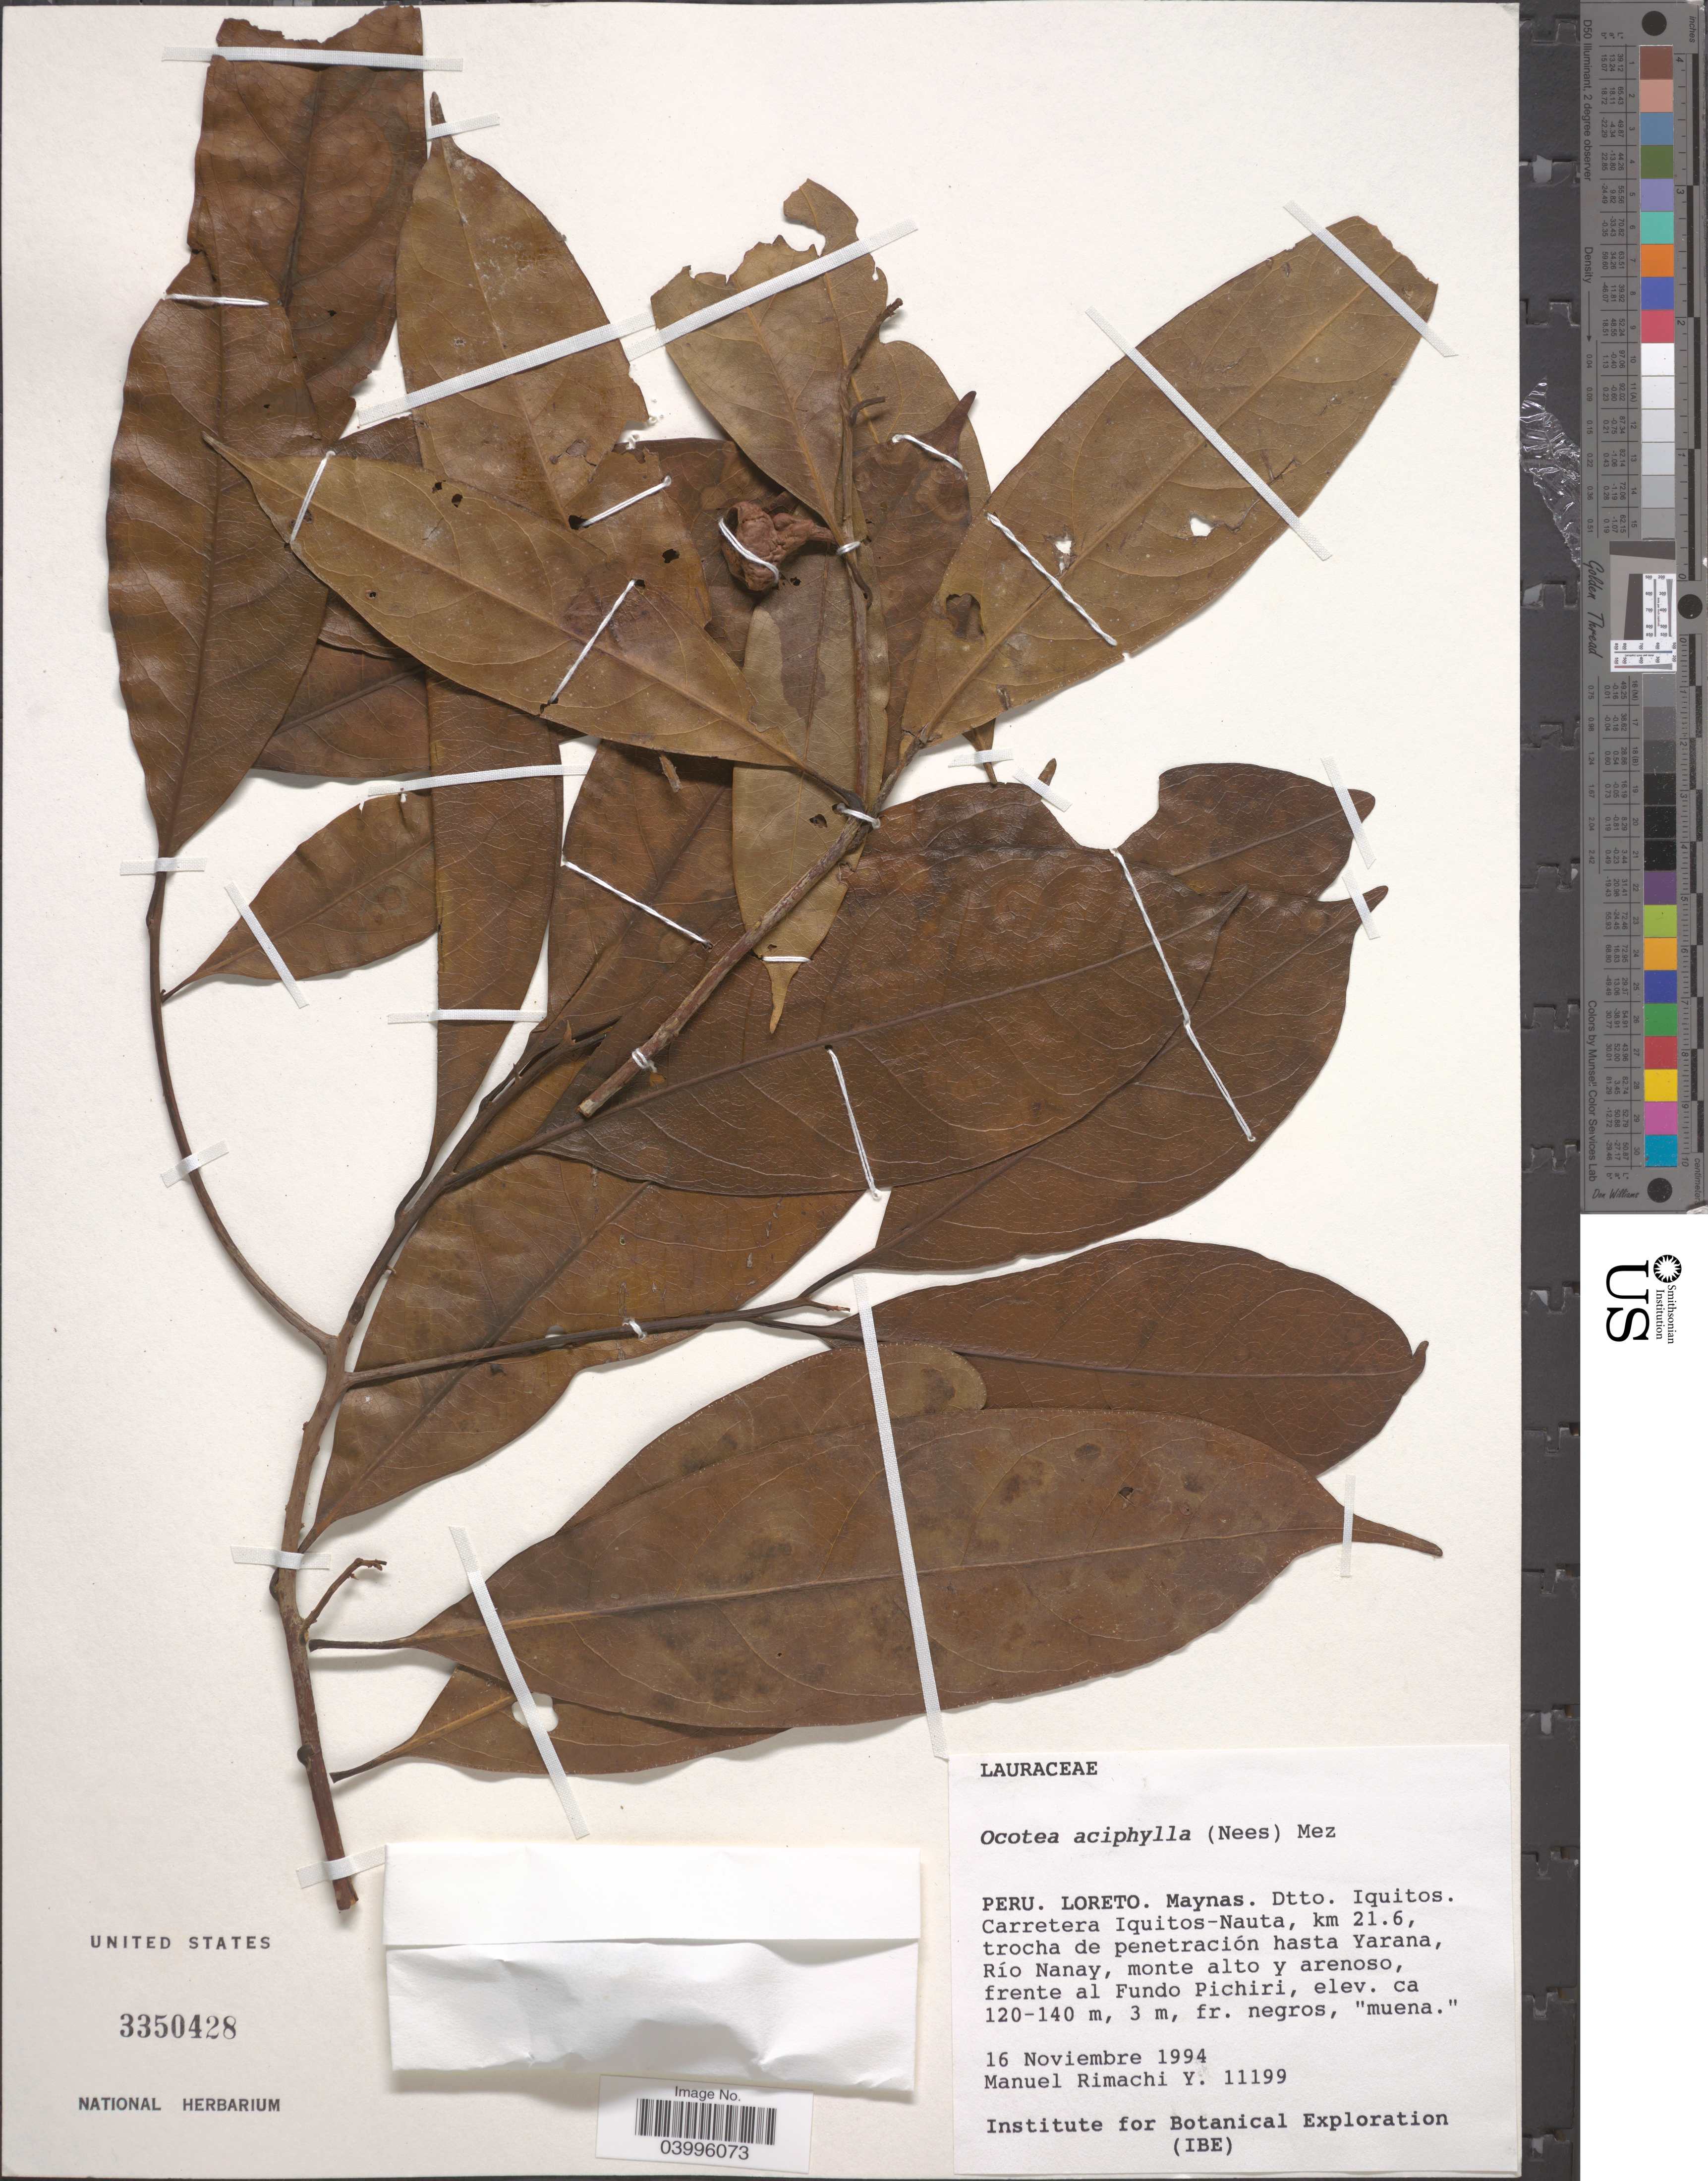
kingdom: Plantae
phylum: Tracheophyta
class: Magnoliopsida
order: Laurales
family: Lauraceae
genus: Ocotea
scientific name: Ocotea aciphylla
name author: (Nees & Mart.) Mez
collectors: M. Rimachi Y.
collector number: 11199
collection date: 1994-11-16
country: Peru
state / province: Loreto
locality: Maynas. Dtto. Iquitos. Carretera Iquito-Nauta, km 21.6, trocha de penetración hasta Yarana, Río Nanay, monte alto y arenoso, frente al Fundo Pichiri.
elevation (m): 120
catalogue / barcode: US 3350428